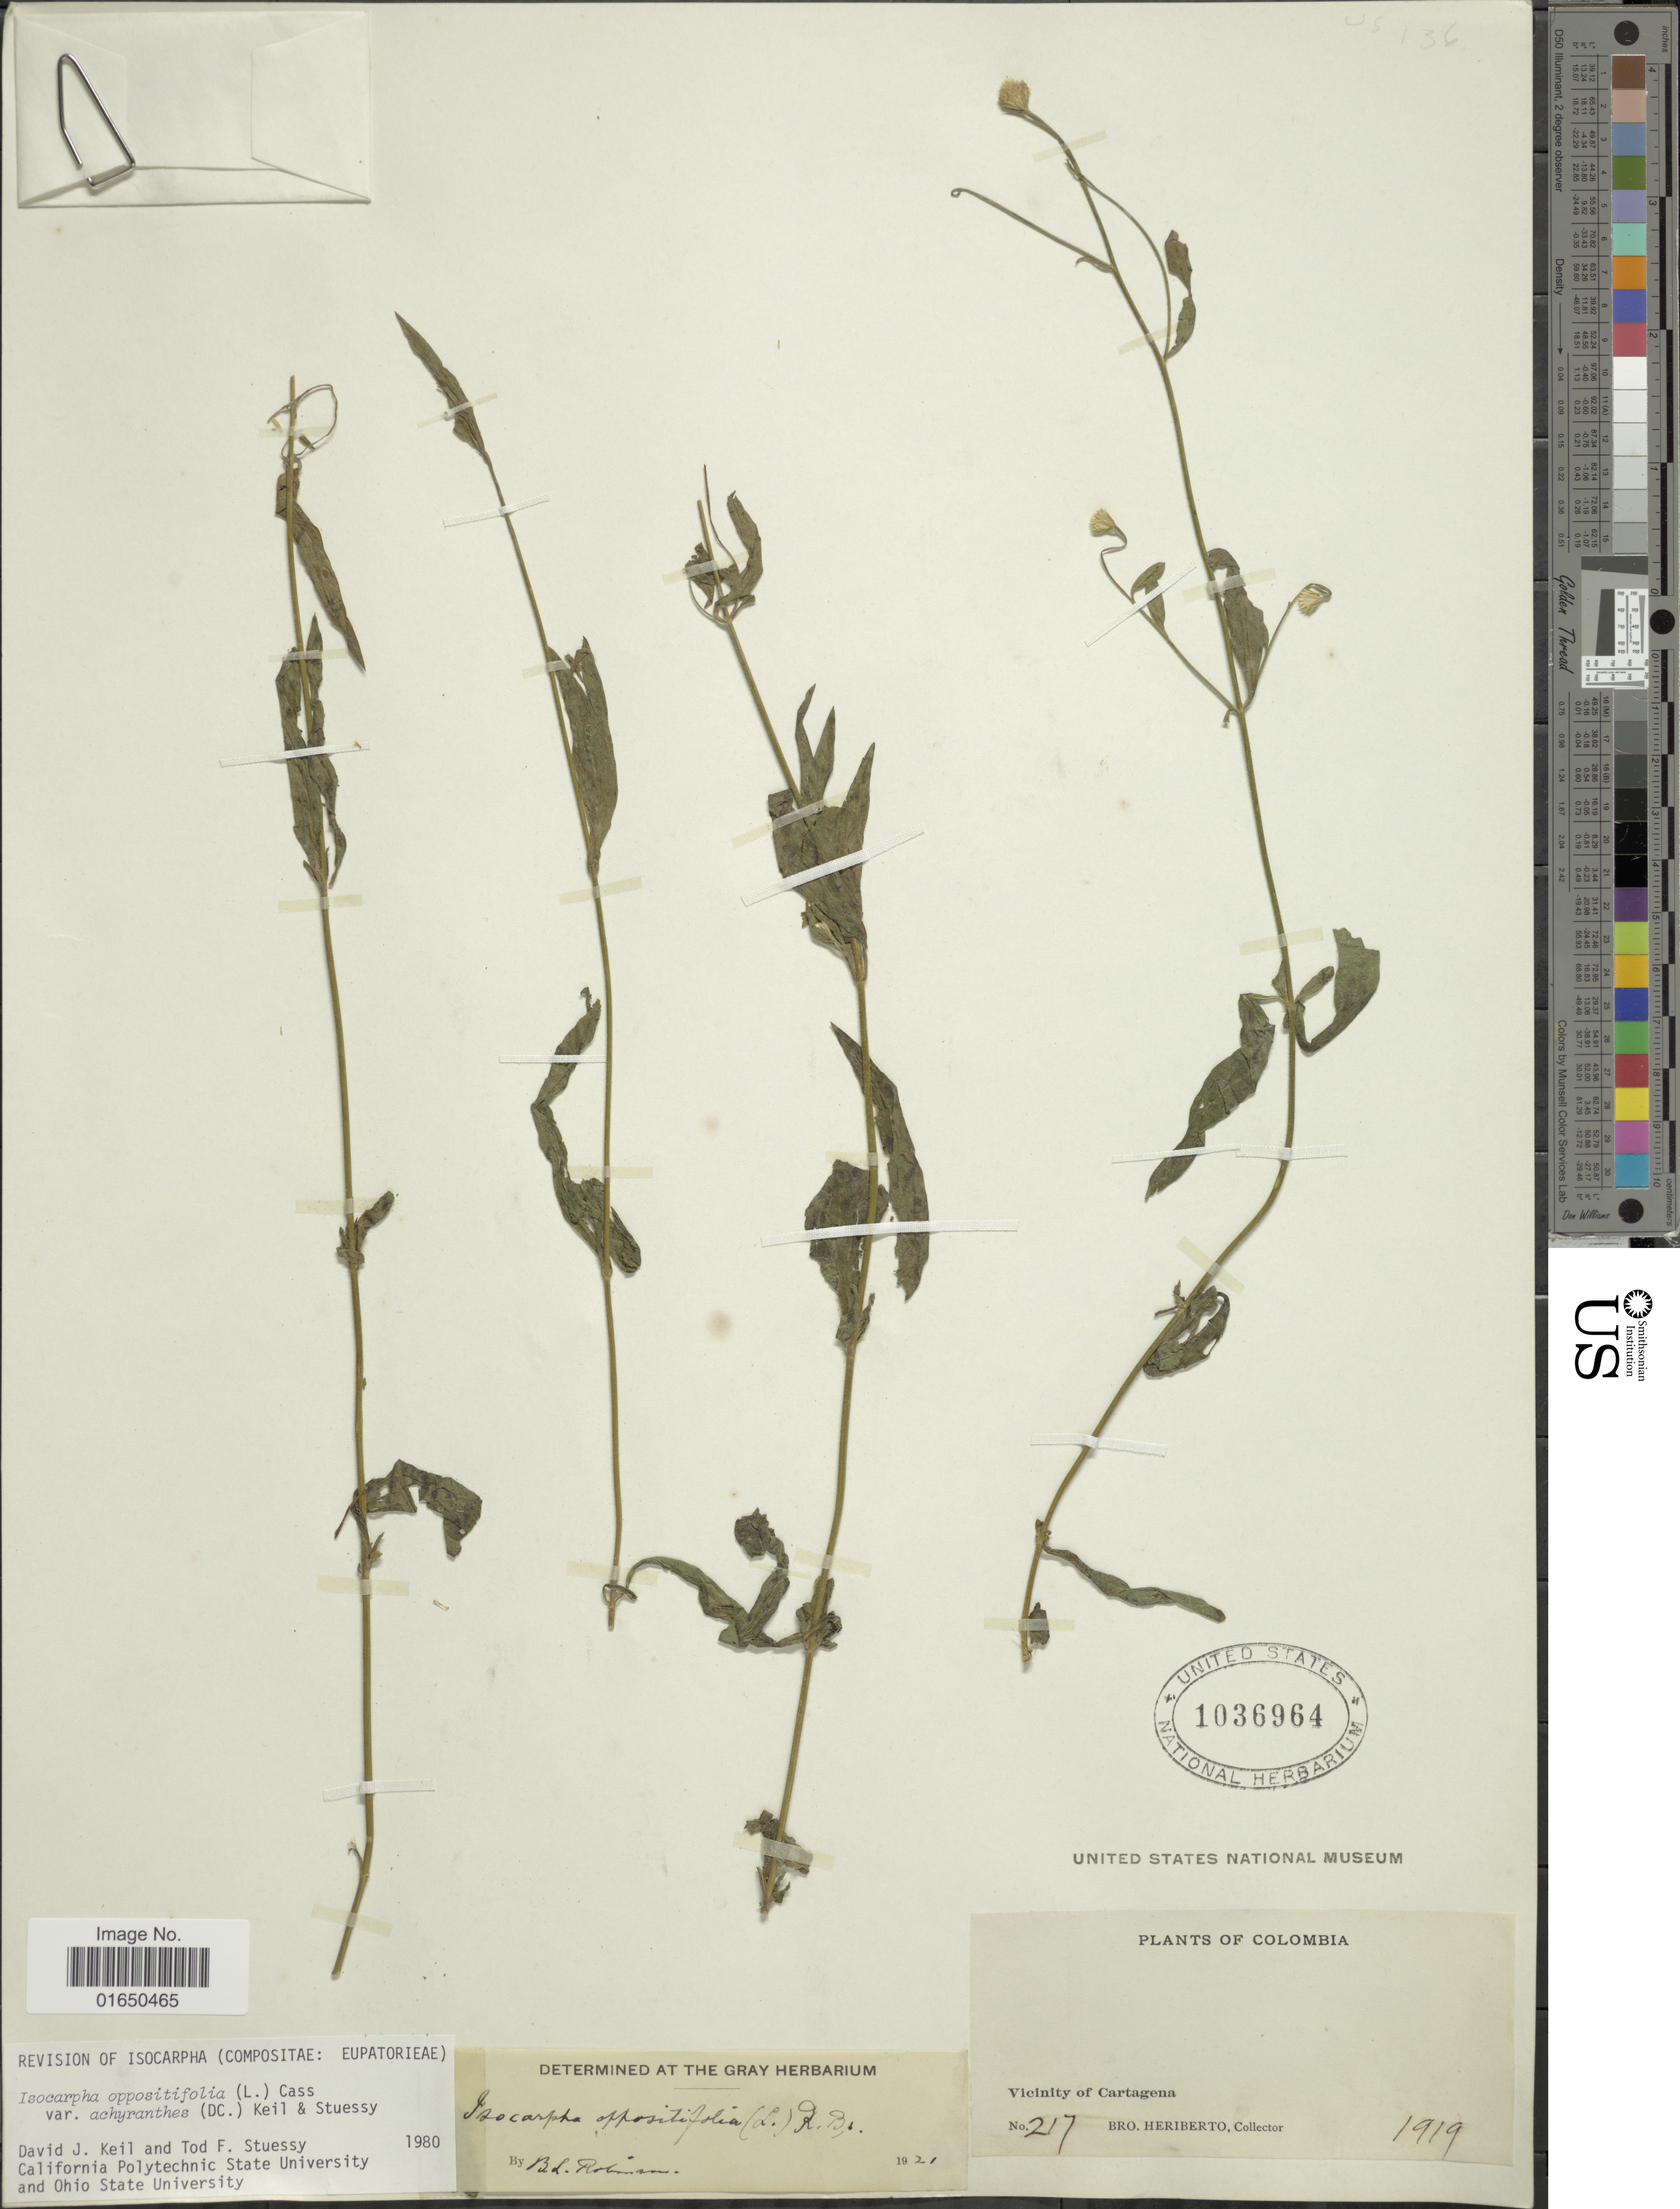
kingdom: Plantae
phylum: Tracheophyta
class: Magnoliopsida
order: Asterales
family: Asteraceae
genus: Isocarpha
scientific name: Isocarpha oppositifolia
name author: (L.) Cass.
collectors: B. Heriberto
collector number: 217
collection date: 1919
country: Colombia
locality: Vicinity of Cartagena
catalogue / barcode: US 1036964